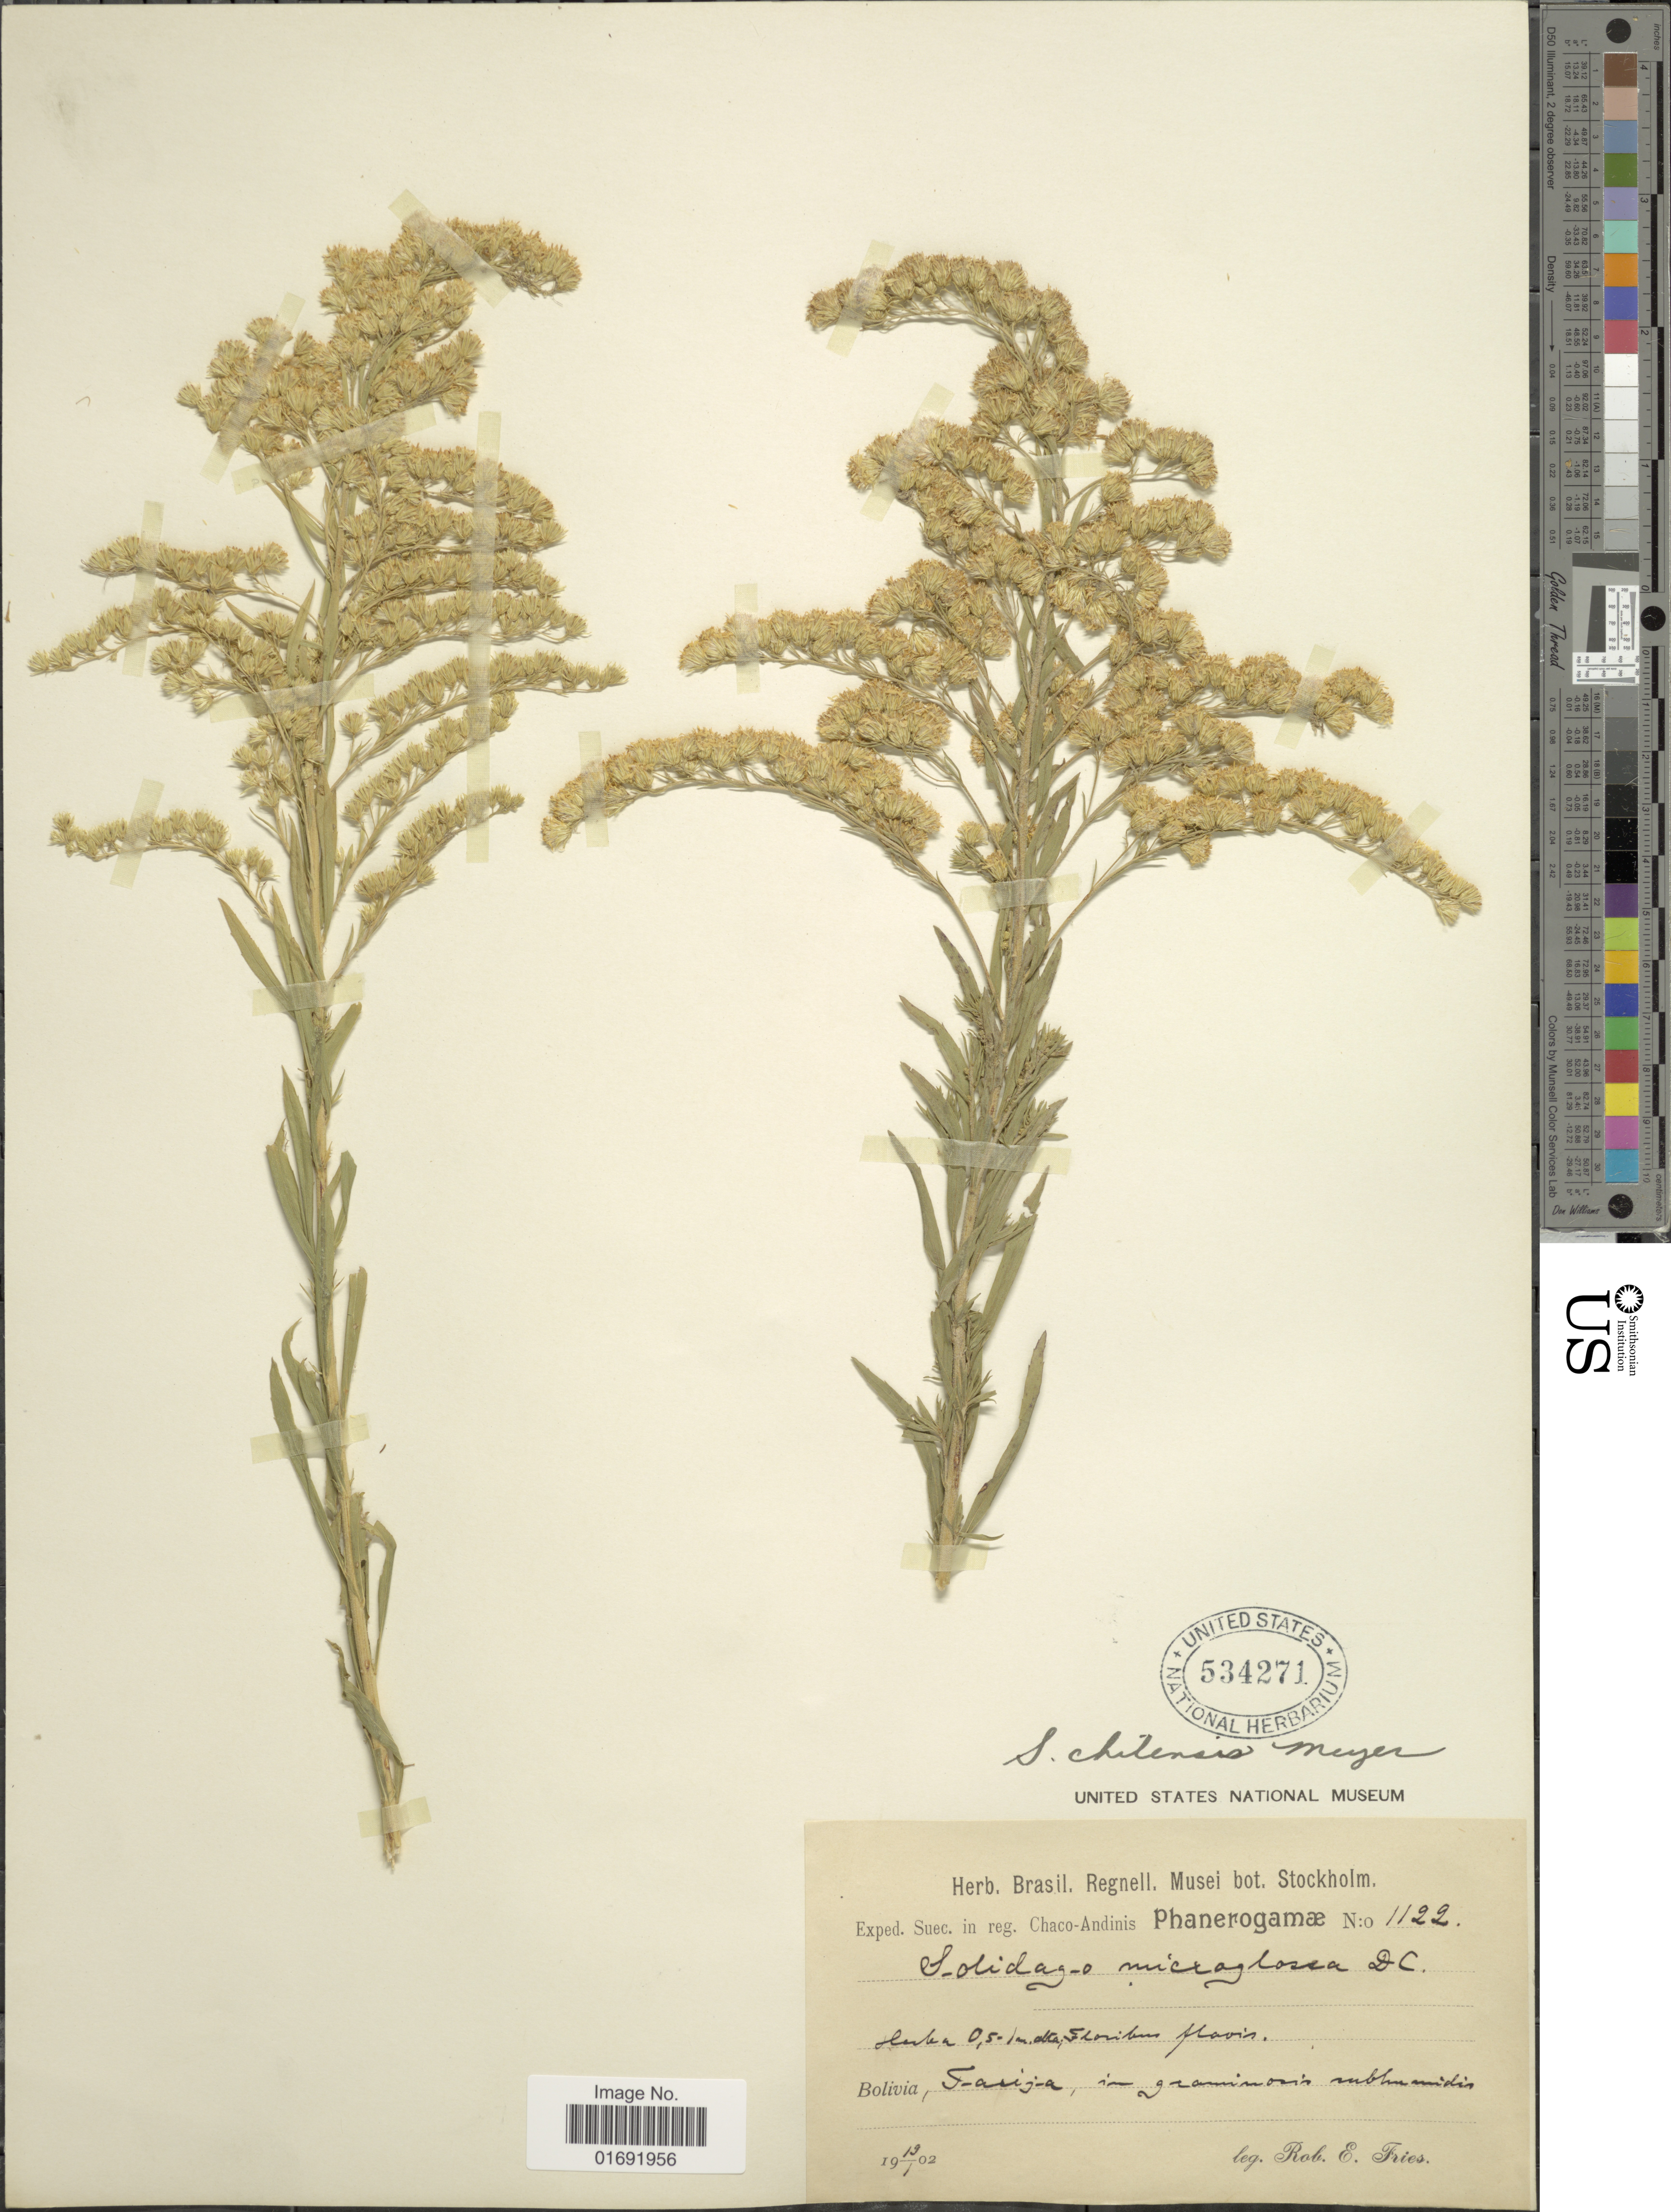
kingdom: Plantae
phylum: Tracheophyta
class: Magnoliopsida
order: Asterales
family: Asteraceae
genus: Solidago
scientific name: Solidago chilensis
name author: Meyen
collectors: R. E. Fries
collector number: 1122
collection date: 1902-01-19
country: Bolivia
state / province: Tarija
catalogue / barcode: US 534271